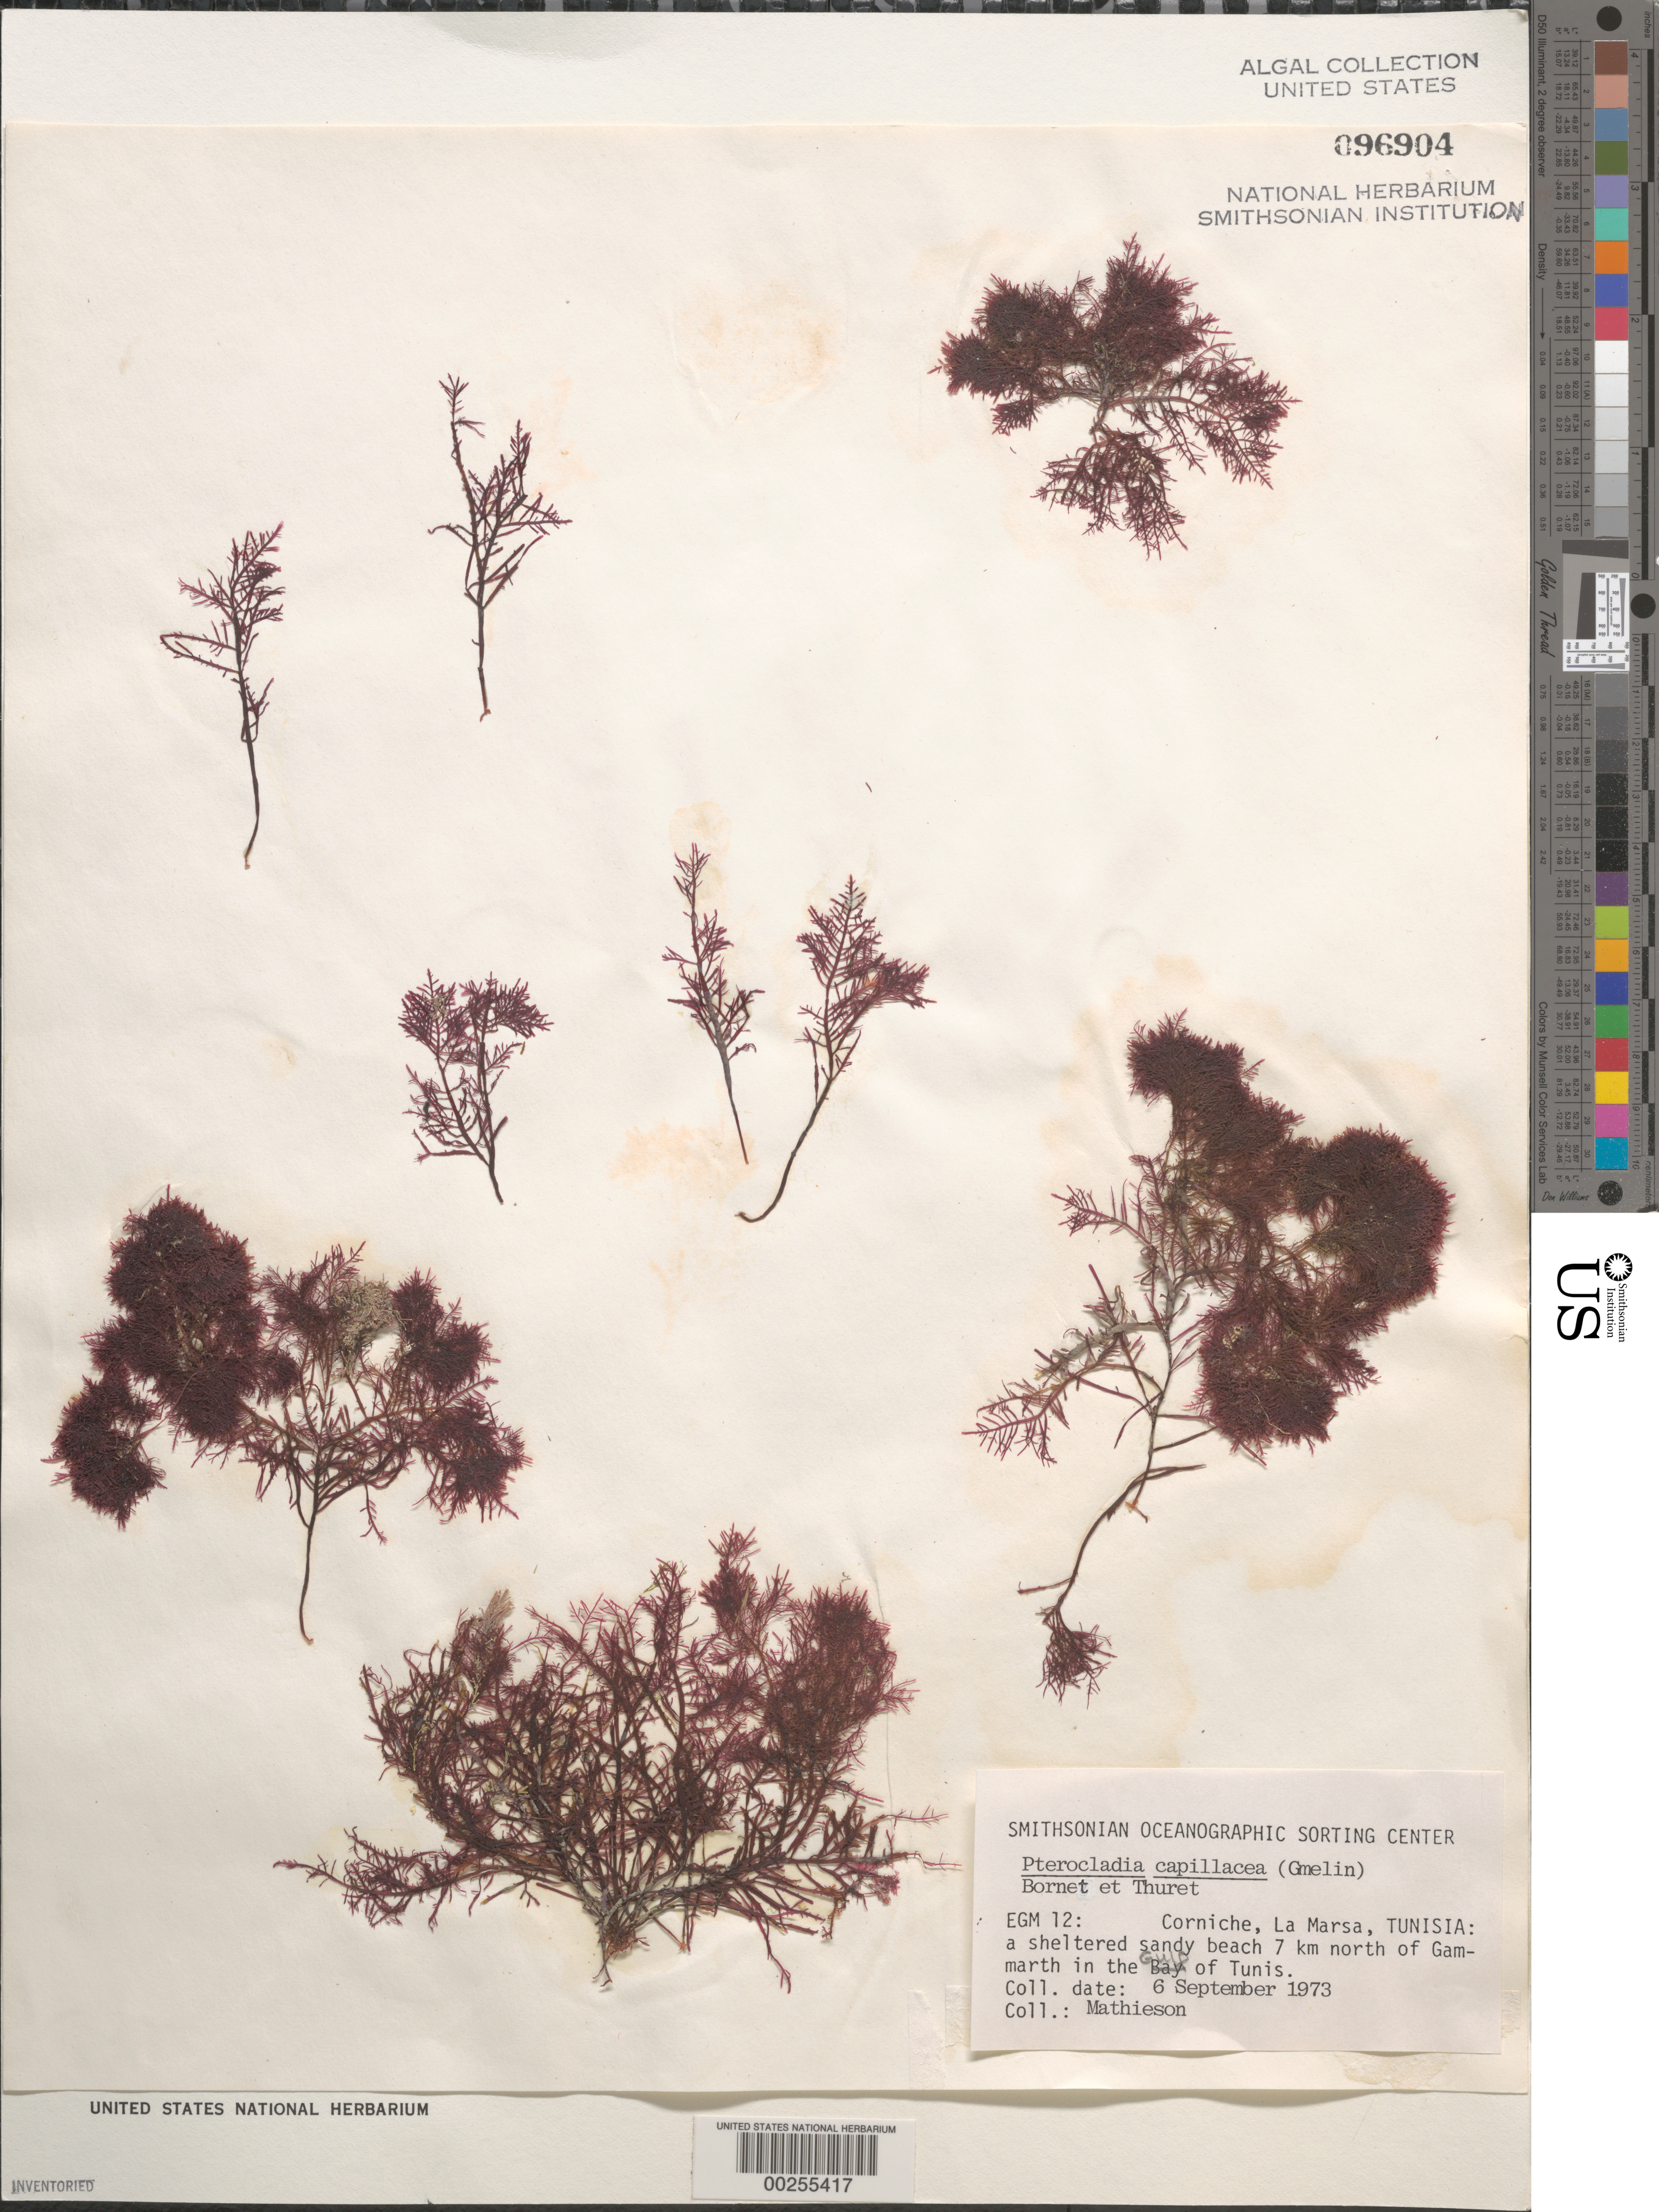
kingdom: Plantae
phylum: Rhodophyta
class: Florideophyceae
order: Gelidiales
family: Pterocladiaceae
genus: Pterocladiella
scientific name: Pterocladiella capillacea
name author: (S.G. Gmel.) Santelices & Hommers.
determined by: Algae name updating Project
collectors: R. Mathieson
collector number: EGM 12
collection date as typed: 06 Sep 1973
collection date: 1973-09-06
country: Tunisia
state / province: Tunis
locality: Corniche, la marsa, seven km north of gammarth, gulf of tunis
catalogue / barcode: US 96904